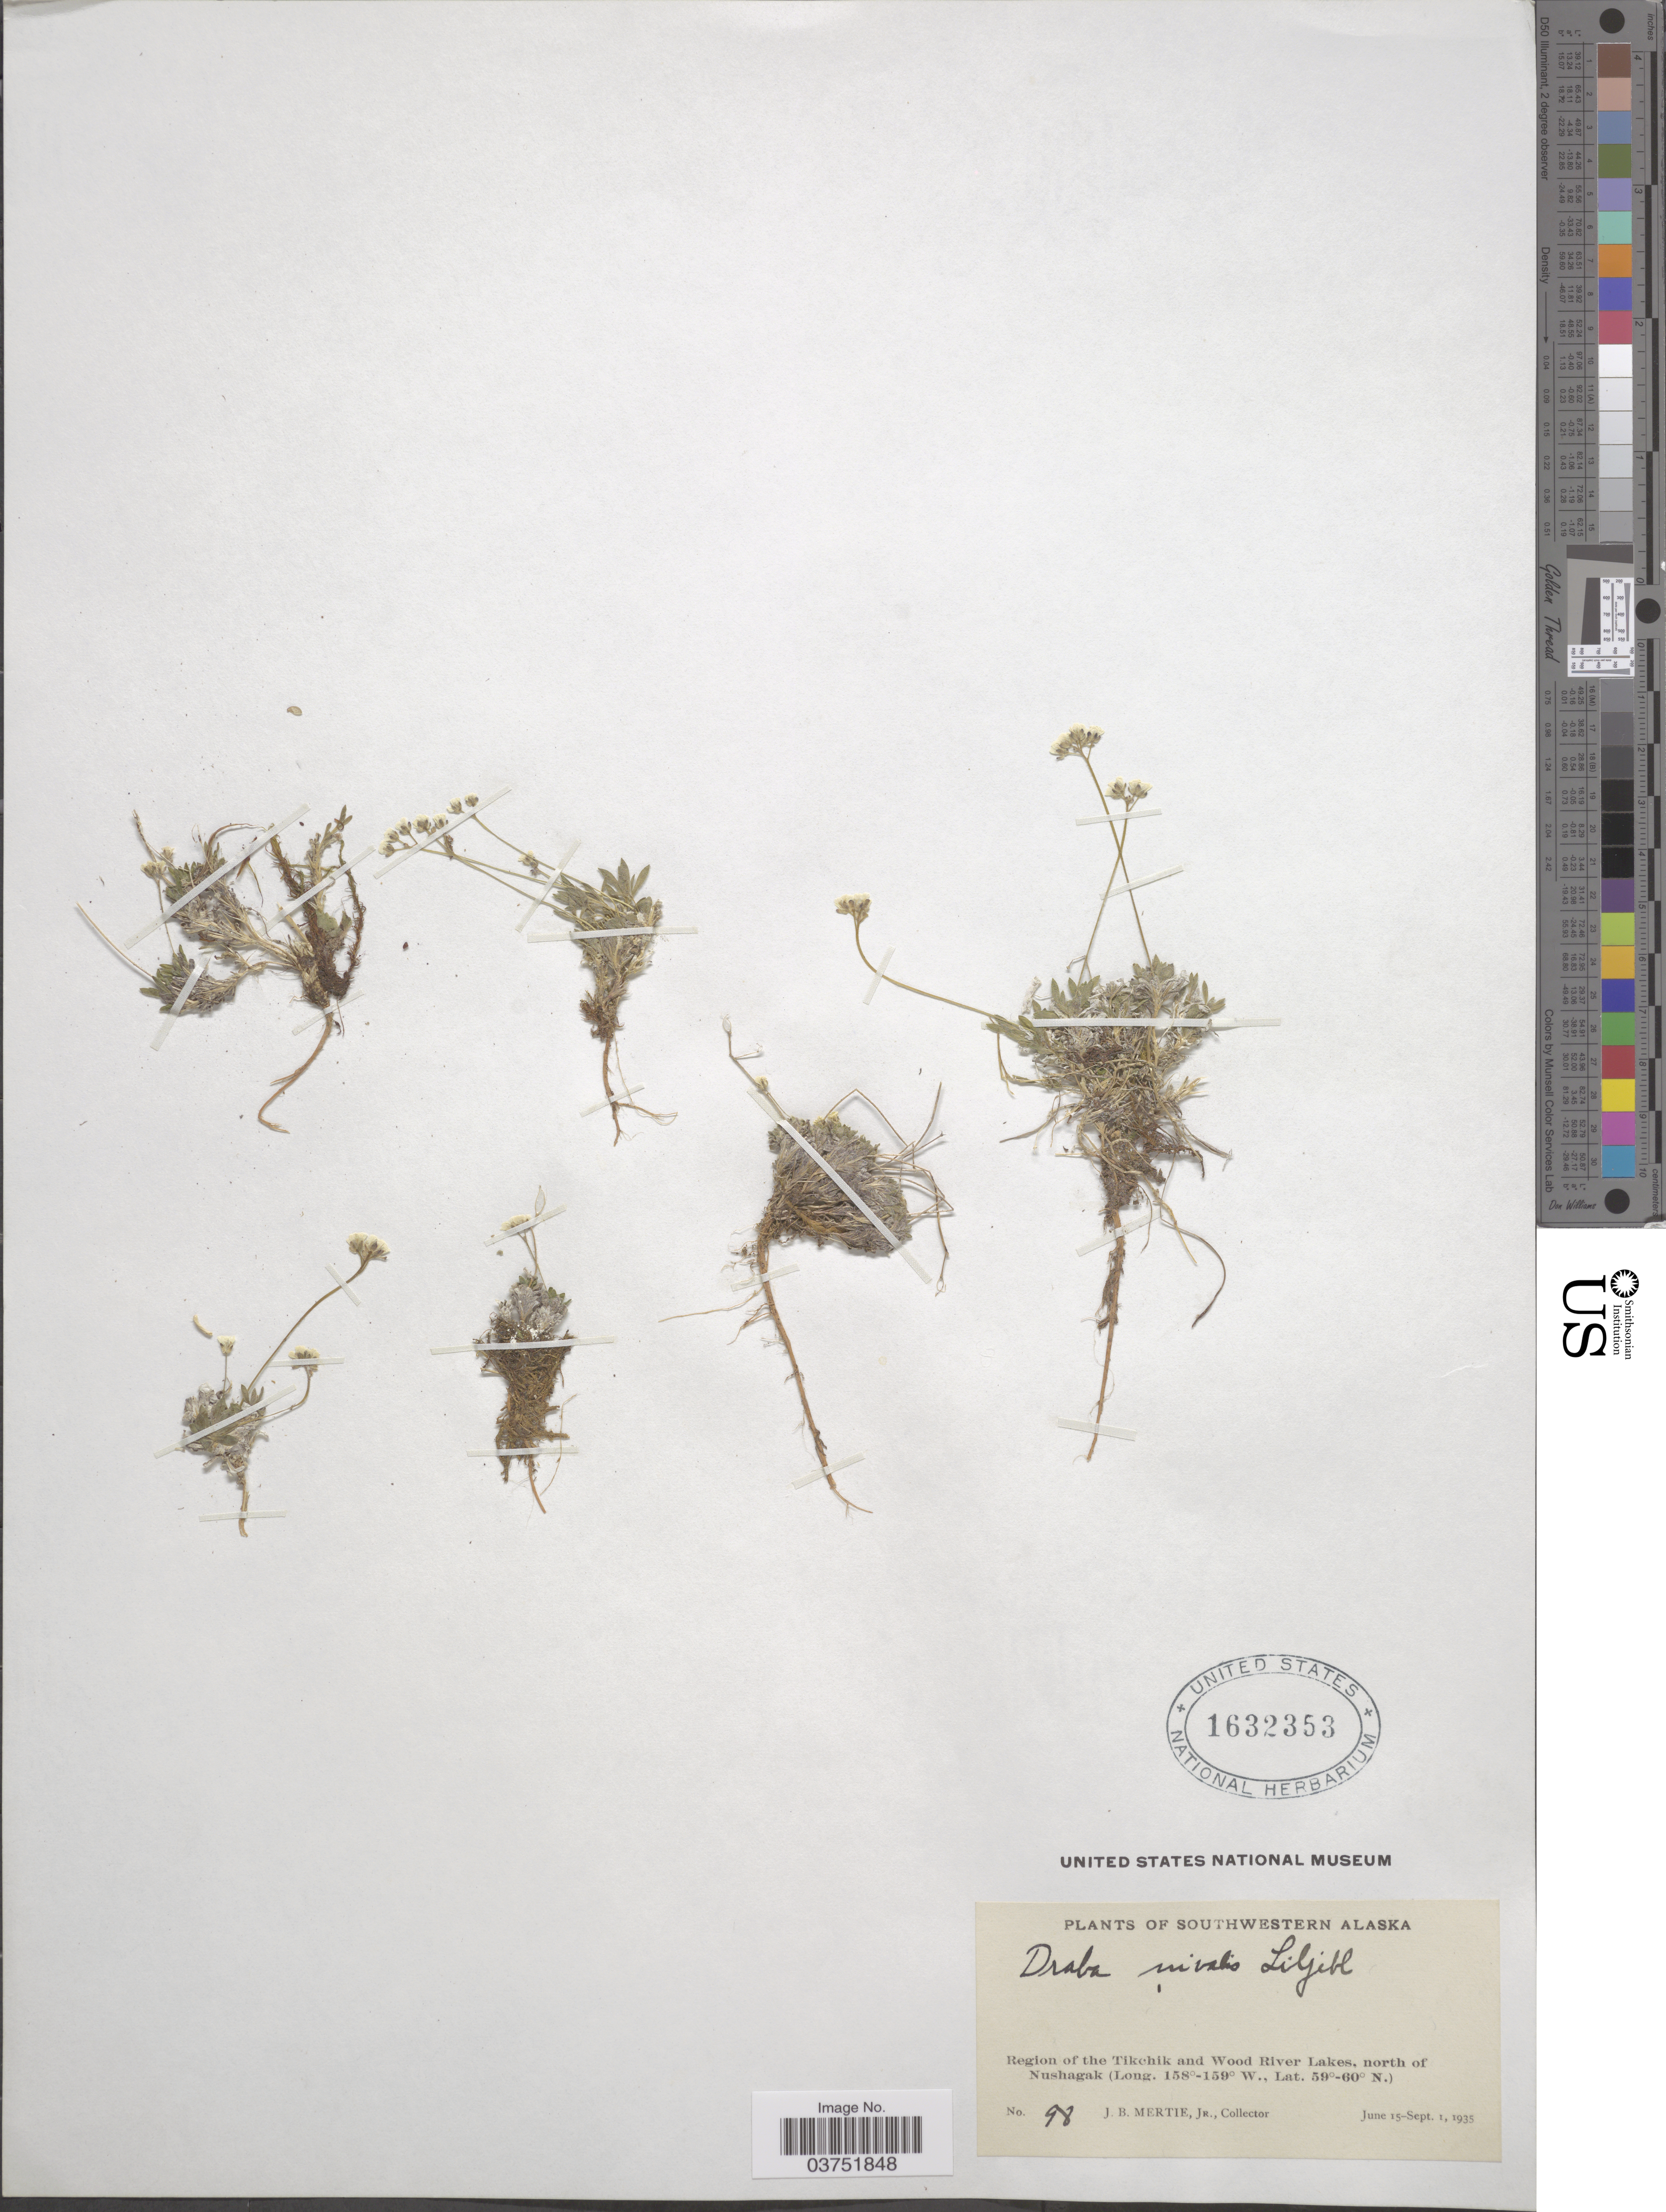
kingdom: Plantae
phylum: Tracheophyta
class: Magnoliopsida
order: Brassicales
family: Brassicaceae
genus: Draba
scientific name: Draba nivalis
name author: Lilj.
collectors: J. Mertie Jr.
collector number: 98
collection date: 1935-06-15/1935-09-01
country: United States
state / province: Alaska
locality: Southwestern Alaska. Region of the Tikchik and Wood River Lakes, north of Nushagak.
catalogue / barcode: US 1632353